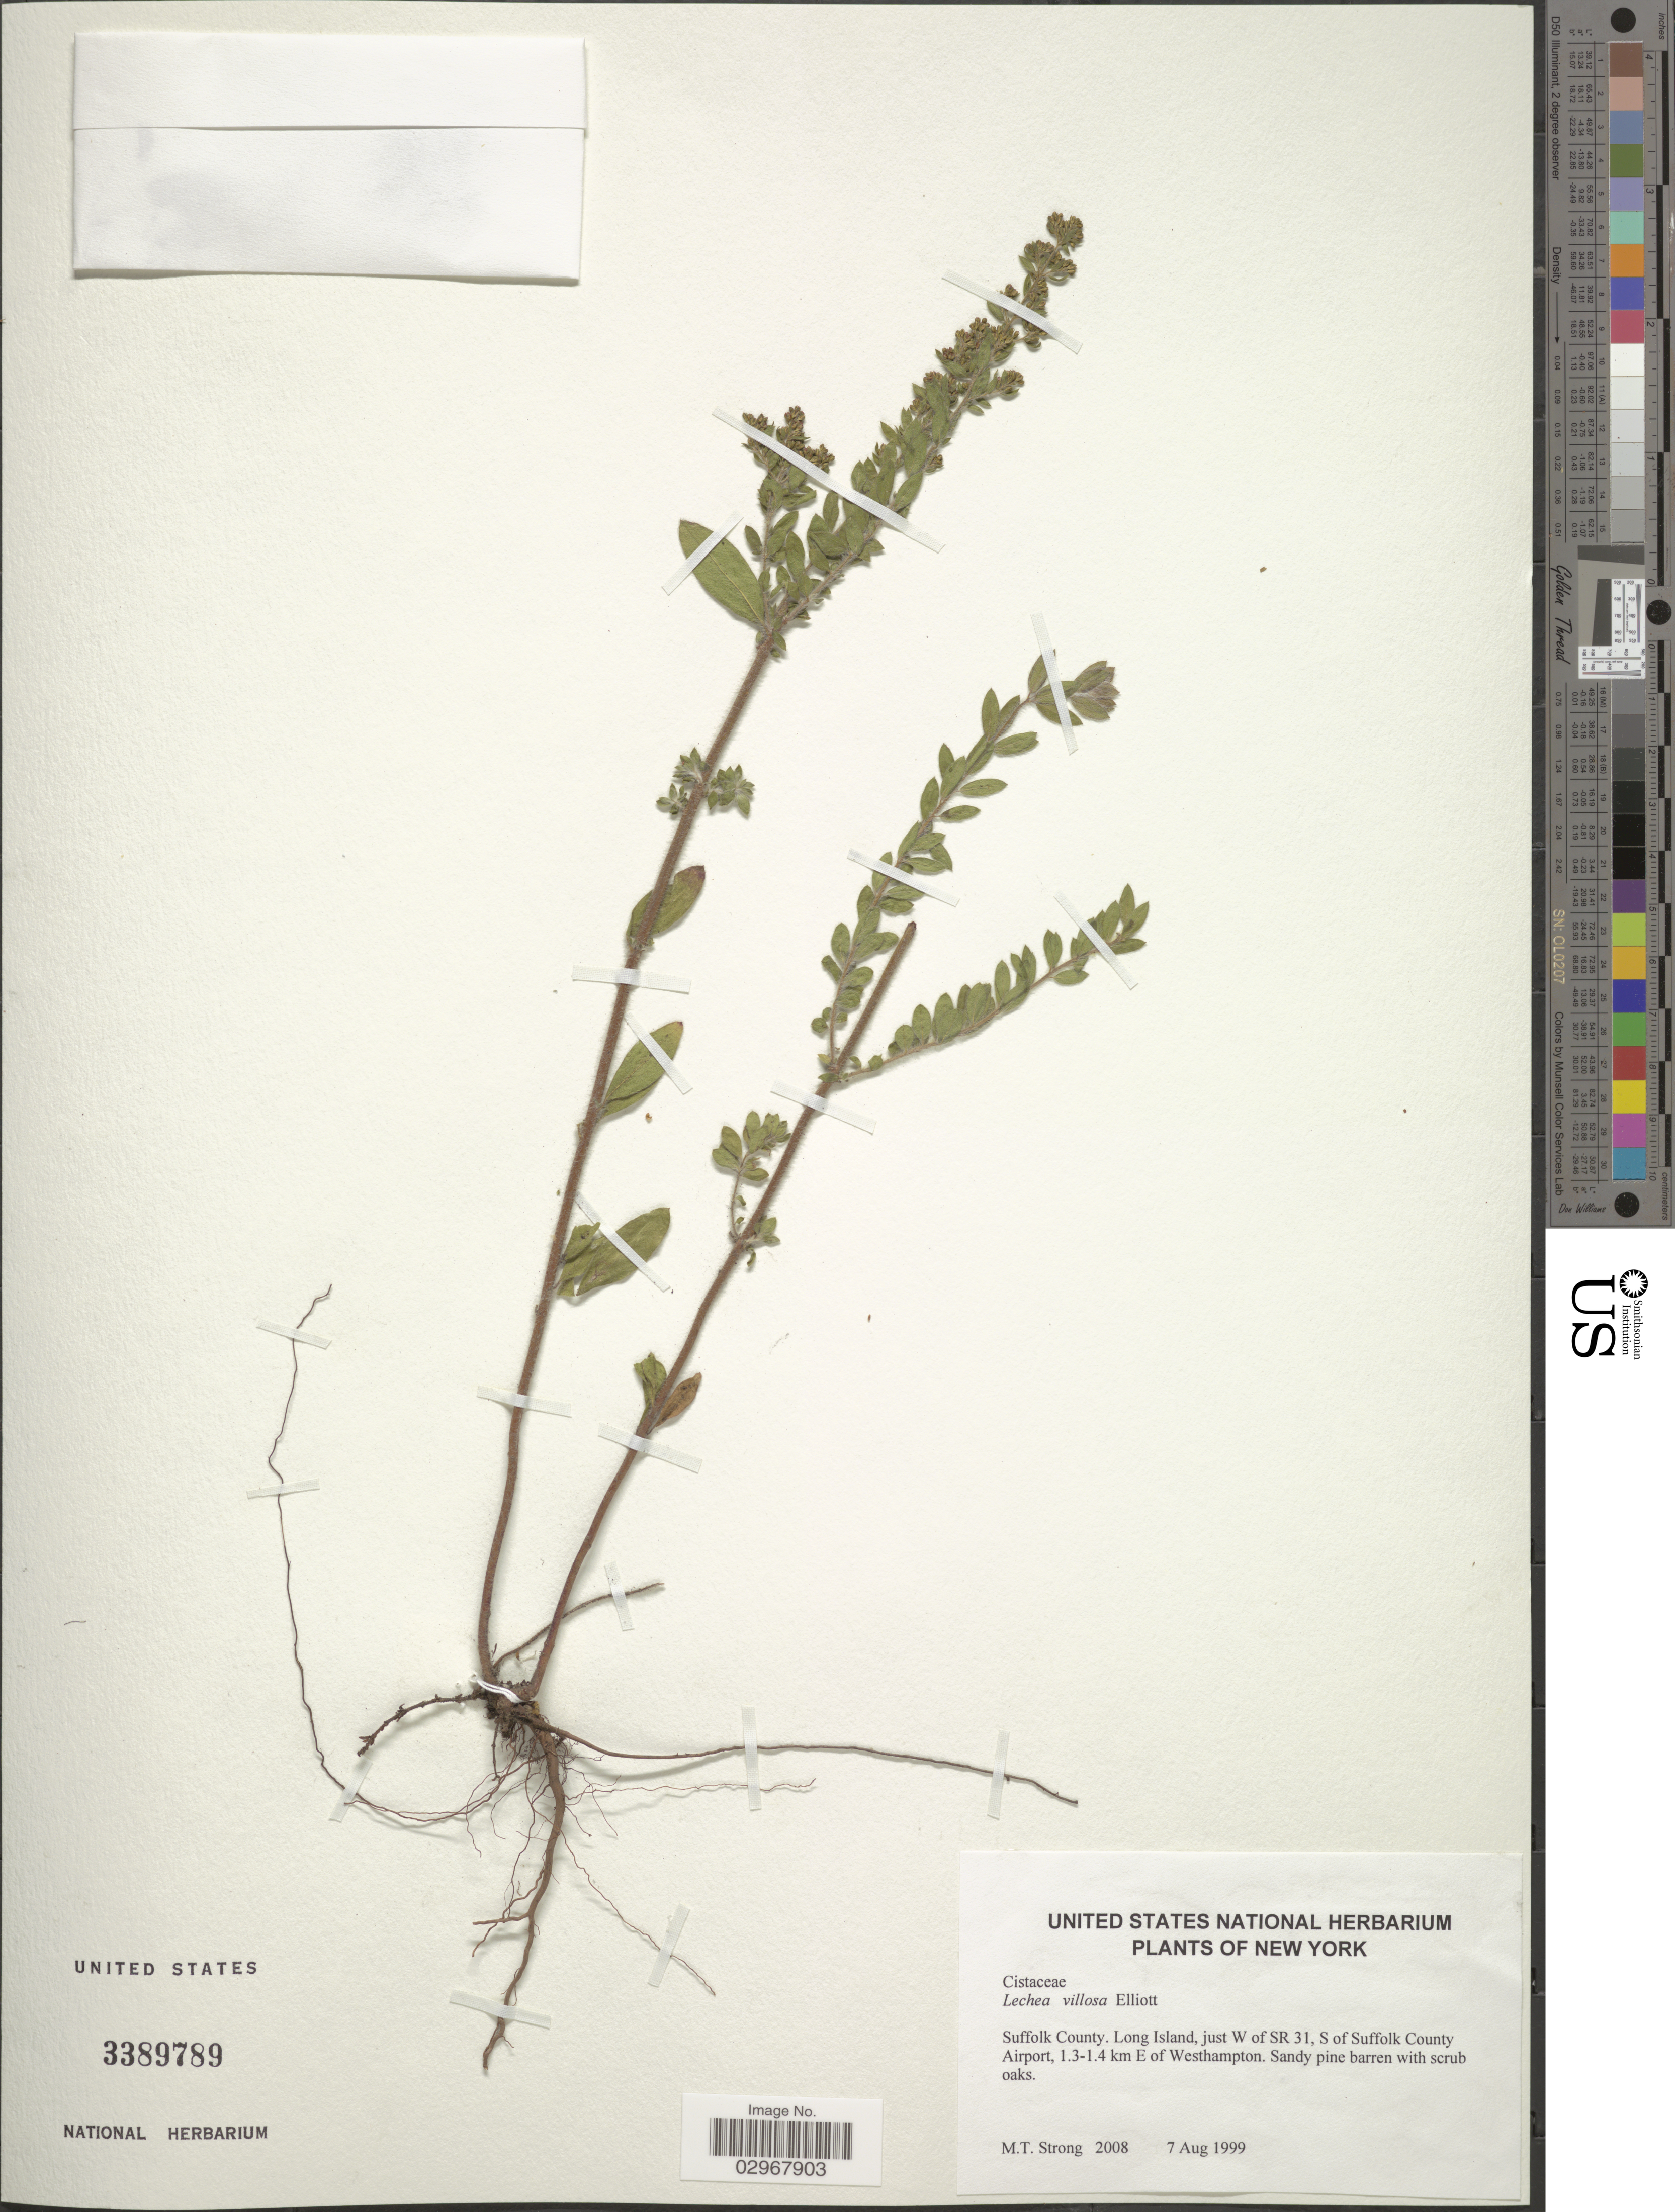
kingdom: Plantae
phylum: Tracheophyta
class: Magnoliopsida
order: Malvales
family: Cistaceae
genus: Lechea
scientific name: Lechea mucronata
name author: Raf.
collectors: M. T. Strong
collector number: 2008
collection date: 1999-08-07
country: United States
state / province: New York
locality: Suffolk County. Long Island, just W of SR 31, S of Suffolk County Airport, 1.3-1.4 km E of Westhampton.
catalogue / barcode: US 3389789